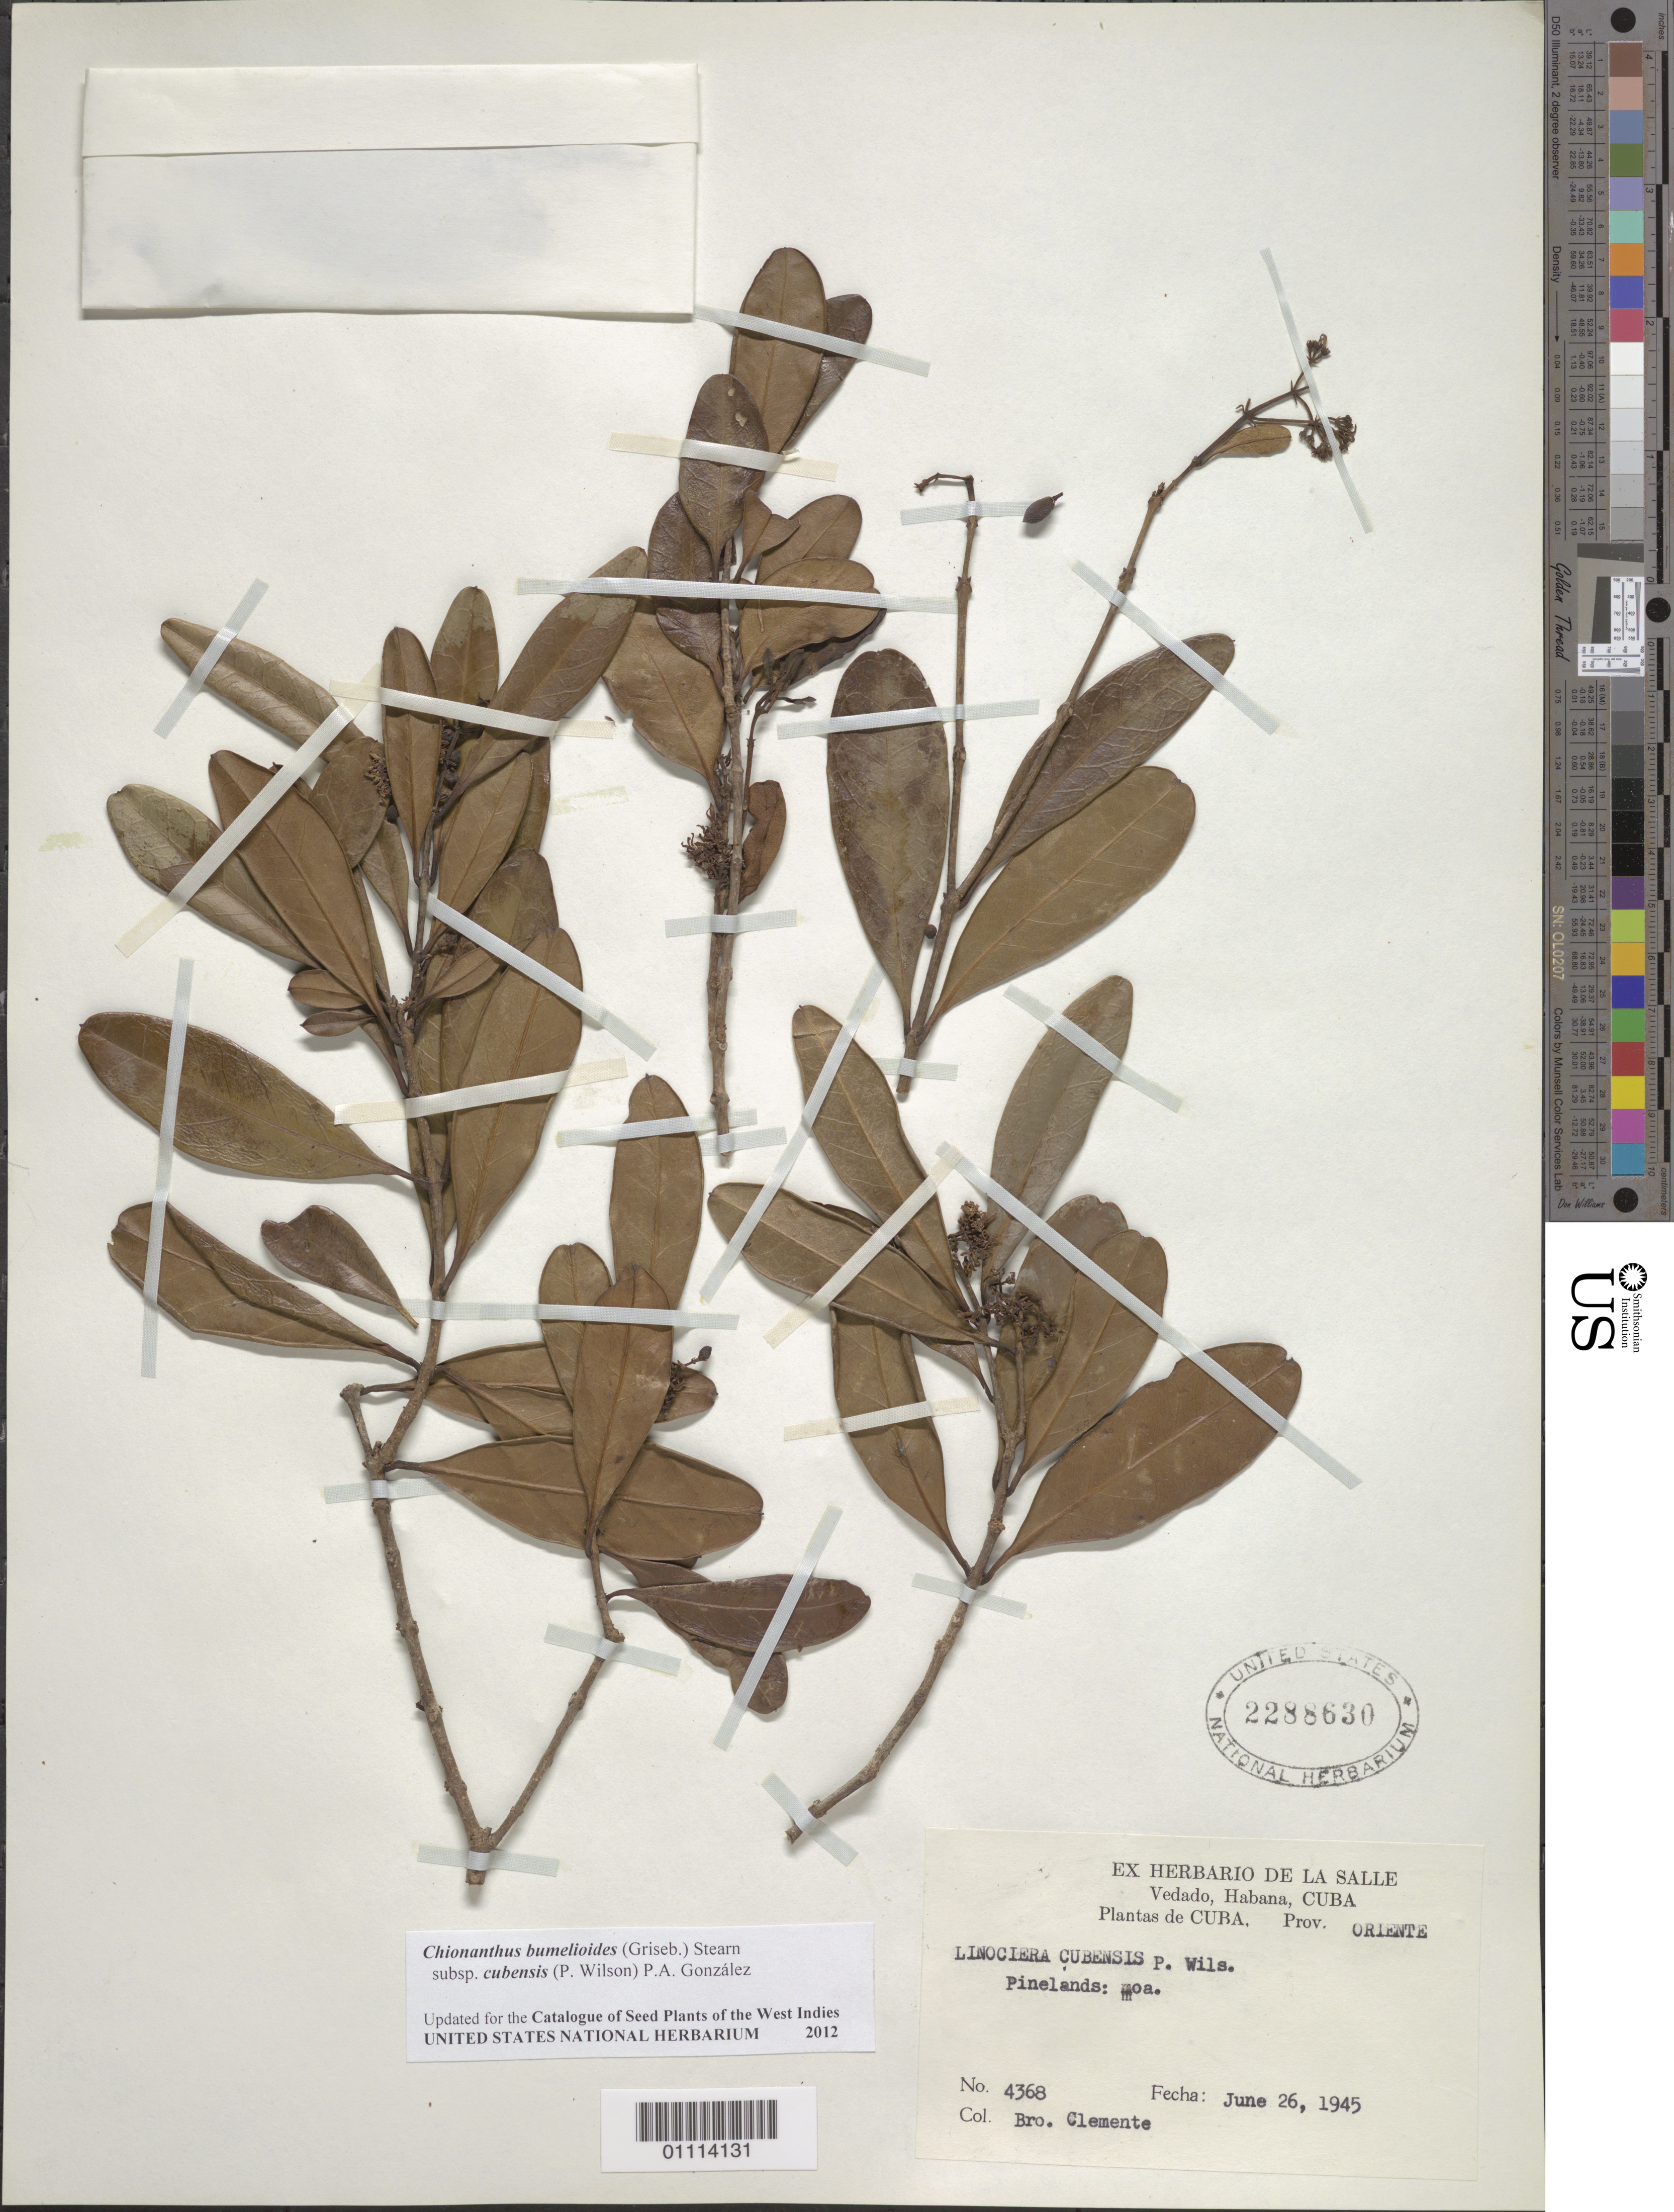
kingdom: Plantae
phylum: Tracheophyta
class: Magnoliopsida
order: Lamiales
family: Oleaceae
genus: Linociera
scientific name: Linociera cubensis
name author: (P. Wilson) Urb.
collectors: B. Clement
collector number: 4368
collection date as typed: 26 Jun 1945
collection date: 1945-06-26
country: Cuba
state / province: Holguín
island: Cuba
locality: Pinelands, Moa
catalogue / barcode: US 2288630